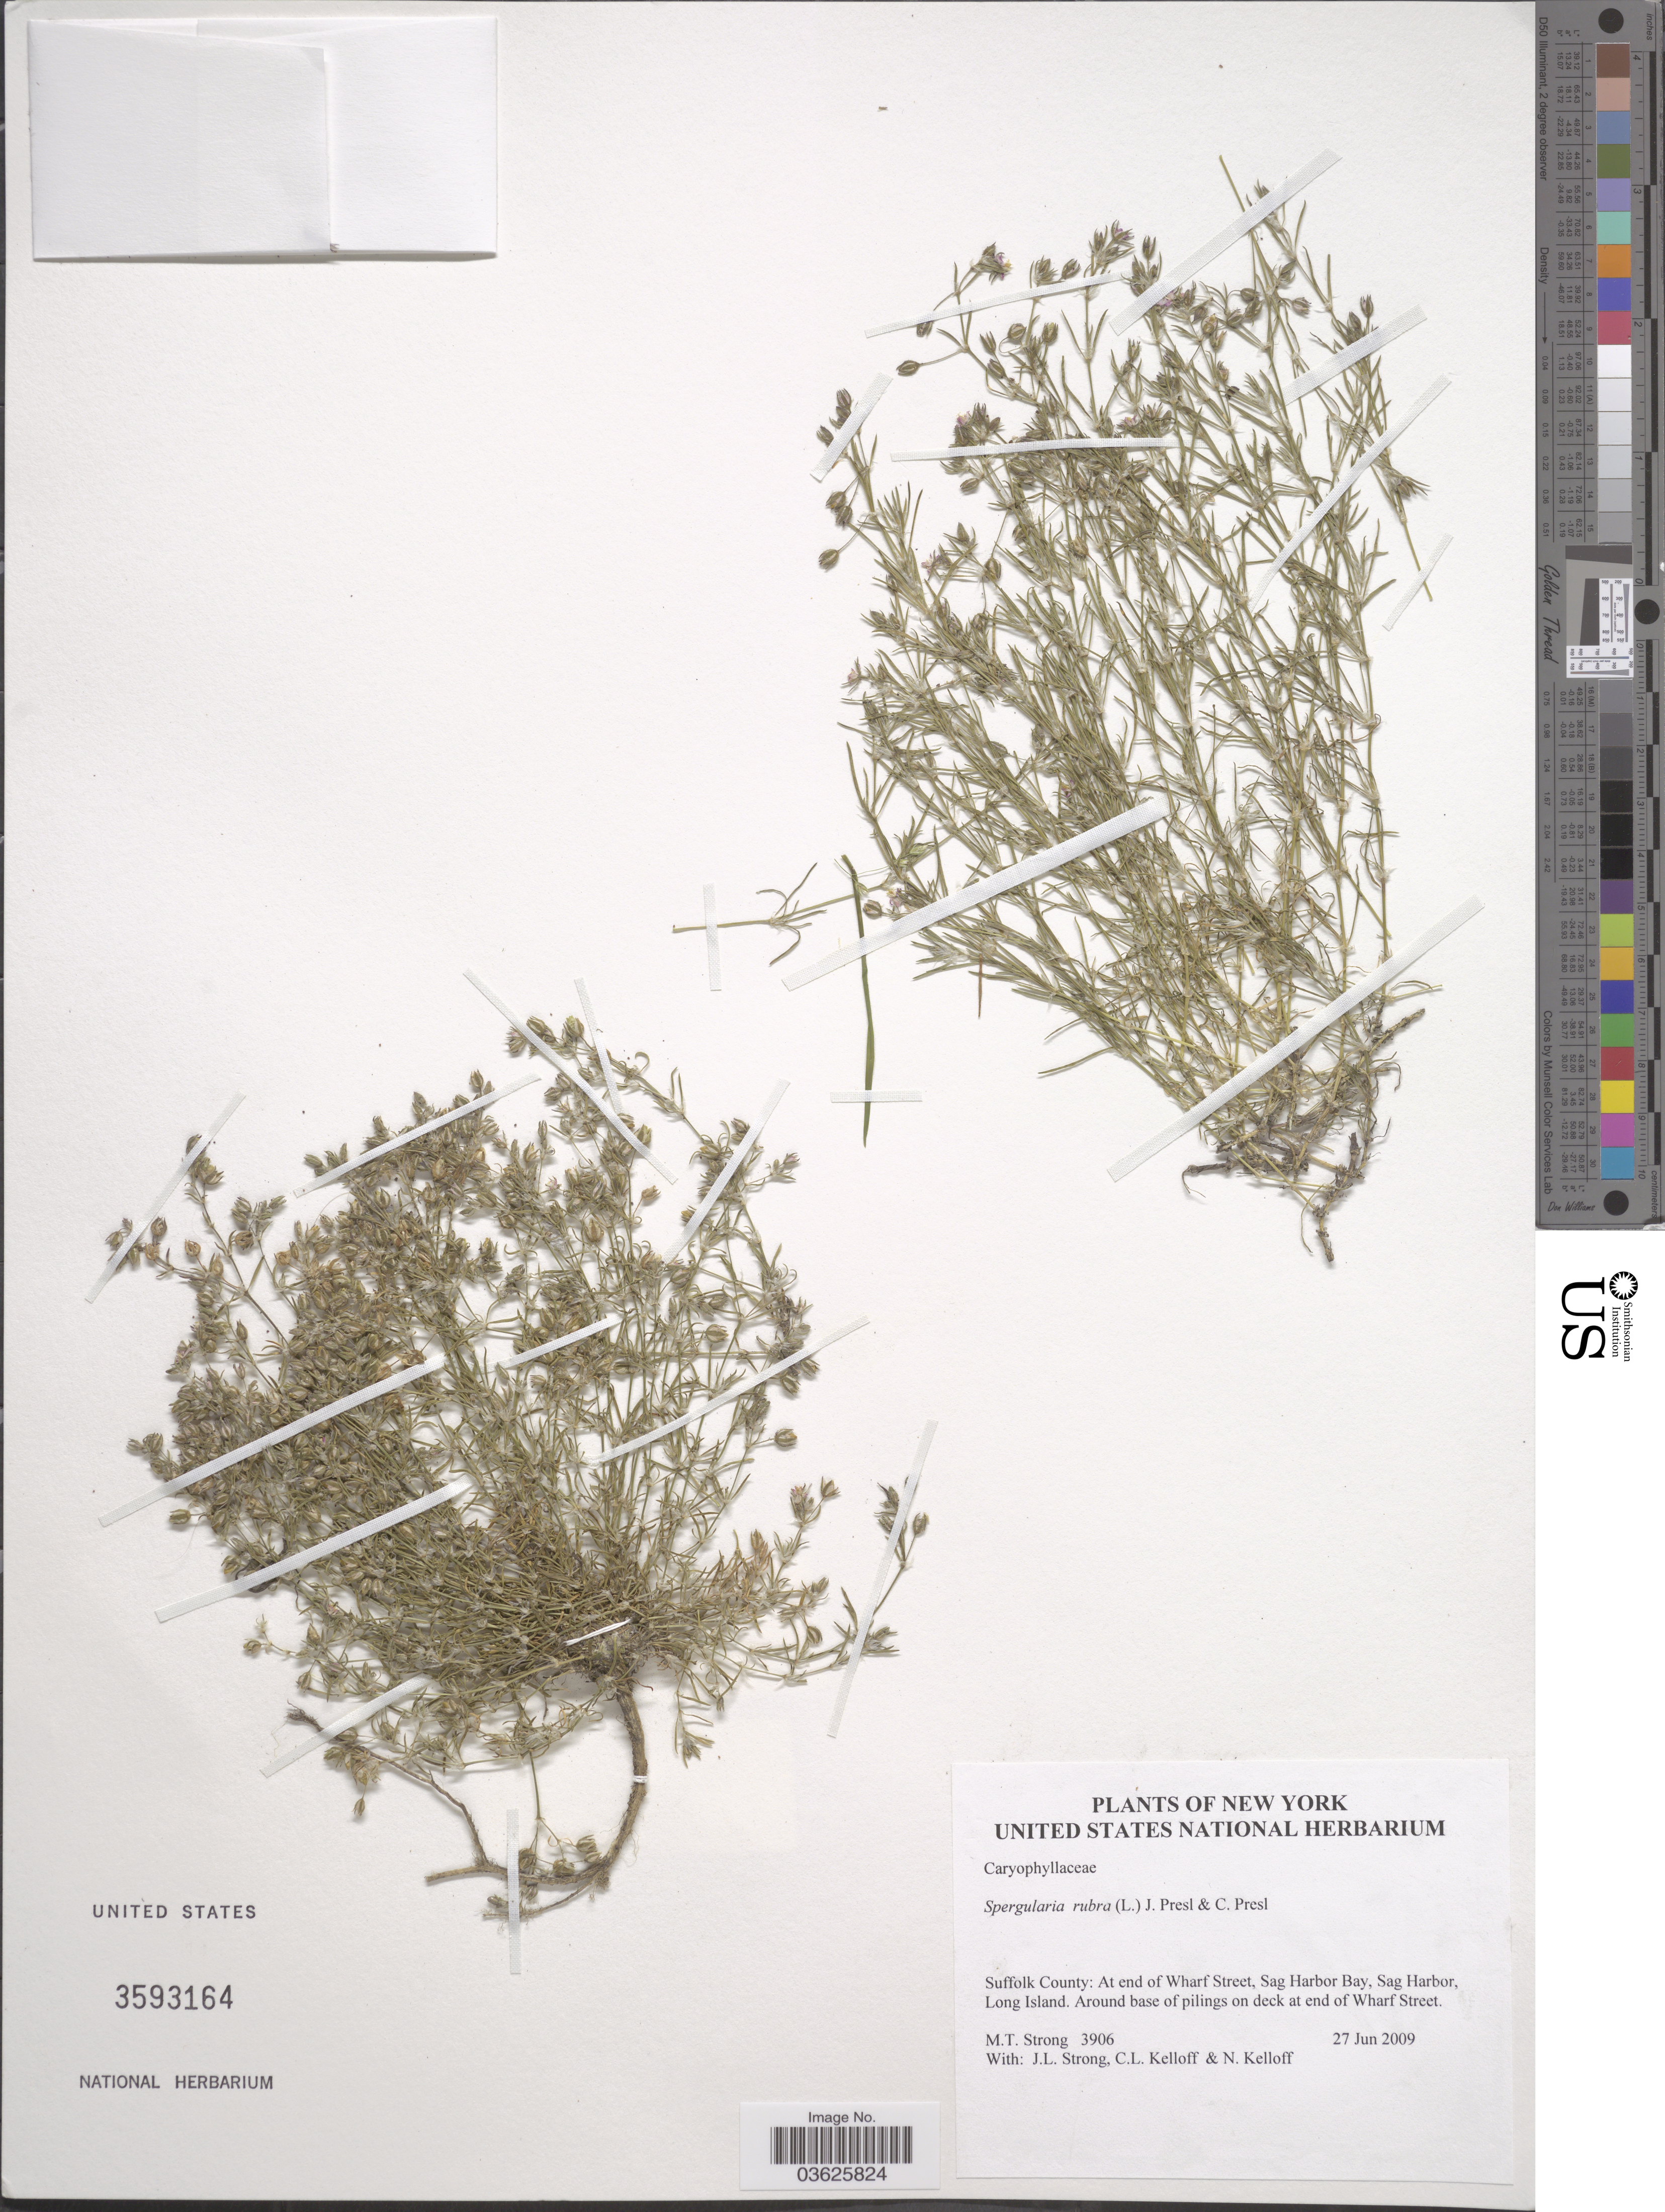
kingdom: Plantae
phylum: Tracheophyta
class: Magnoliopsida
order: Caryophyllales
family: Caryophyllaceae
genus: Spergularia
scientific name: Spergularia rubra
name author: (L.) J. Presl & C. Presl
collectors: M. T. Strong, J. Strong, C. L. Kelloff & N. Kelloff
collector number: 3906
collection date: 2009-06-27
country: United States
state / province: New York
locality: Suffolk County: At end of Wharf Street, Sag Harbor Bay, Sag Harbor, Long Island. Around base of pilings on deck at end of Wharf Street.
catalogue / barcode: US 3593164